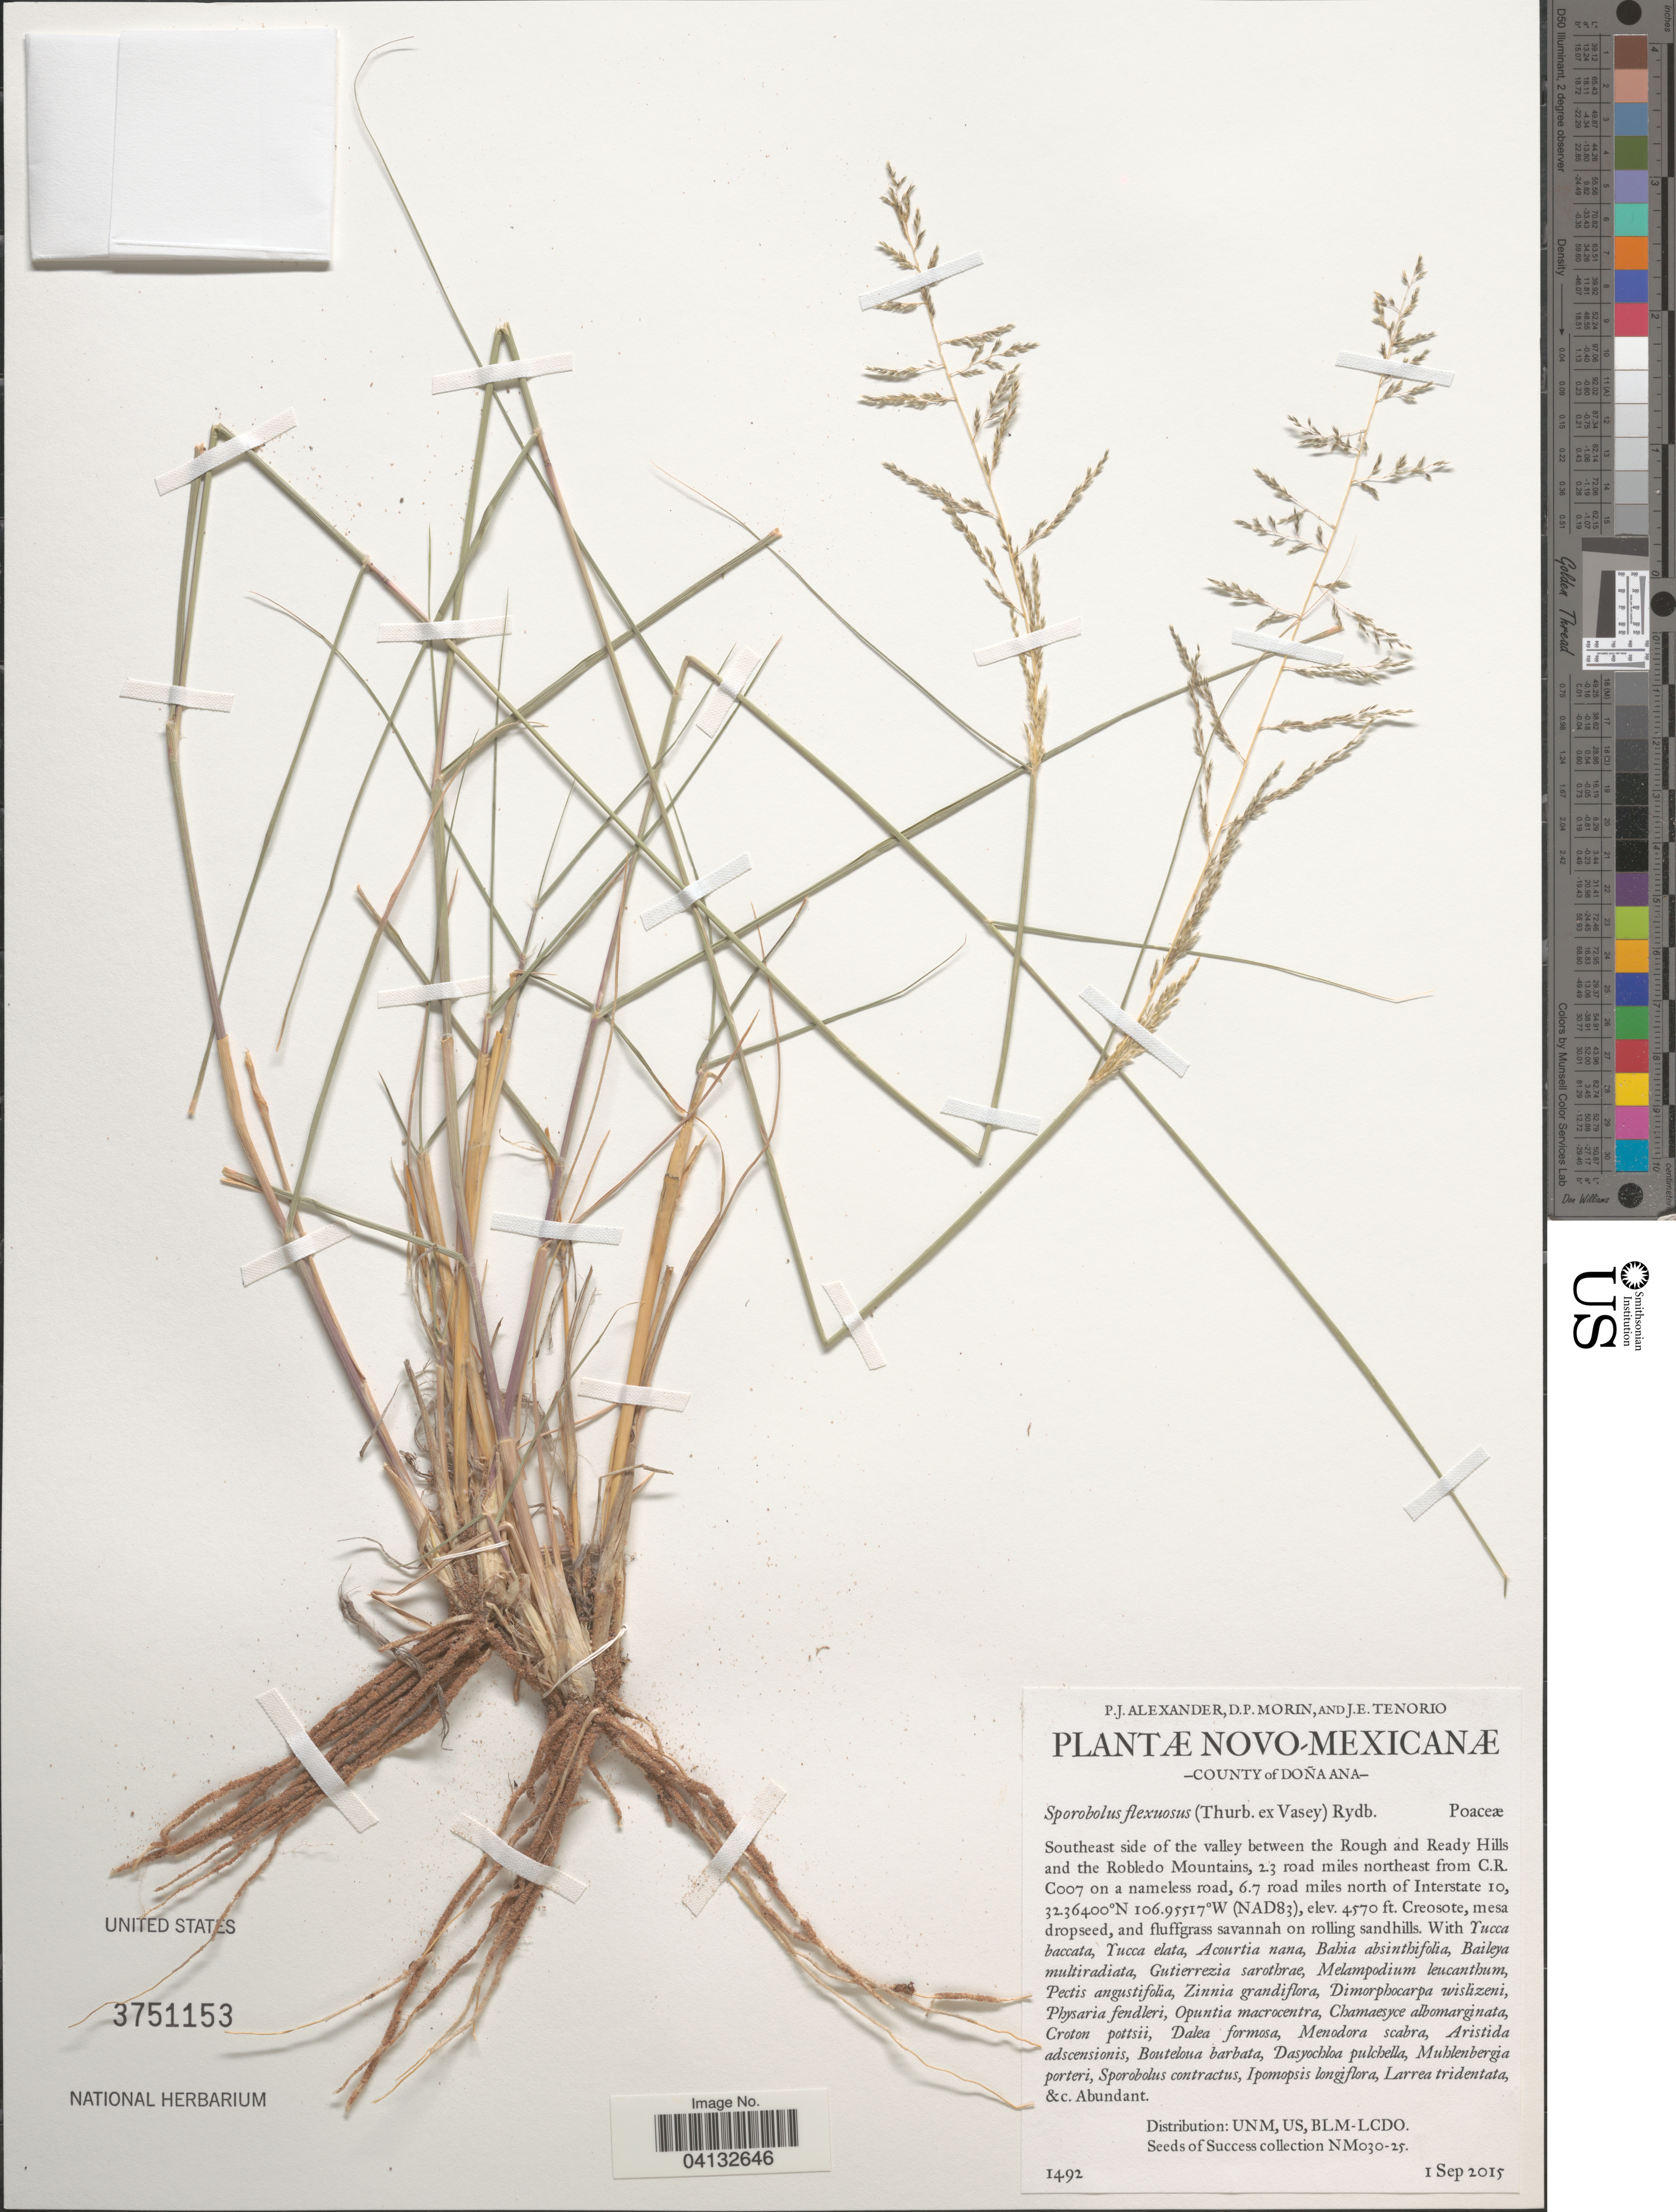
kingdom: Plantae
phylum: Tracheophyta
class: Liliopsida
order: Poales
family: Poaceae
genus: Sporobolus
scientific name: Sporobolus flexuosus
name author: (Thurb.) Rydb.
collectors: P. Alexander, D. Morin & J. Tenorio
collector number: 1492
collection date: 2015-09-01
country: United States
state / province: New Mexico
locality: County of Doña Ana. Southeast side of the valley between the Rough and Ready Hills and the Robledo Mountains, 2.3 road miles northeast from C.R. C007 and a nameless road, 6.7 road miles north of Interstate 10.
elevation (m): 1393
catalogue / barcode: US 3751153